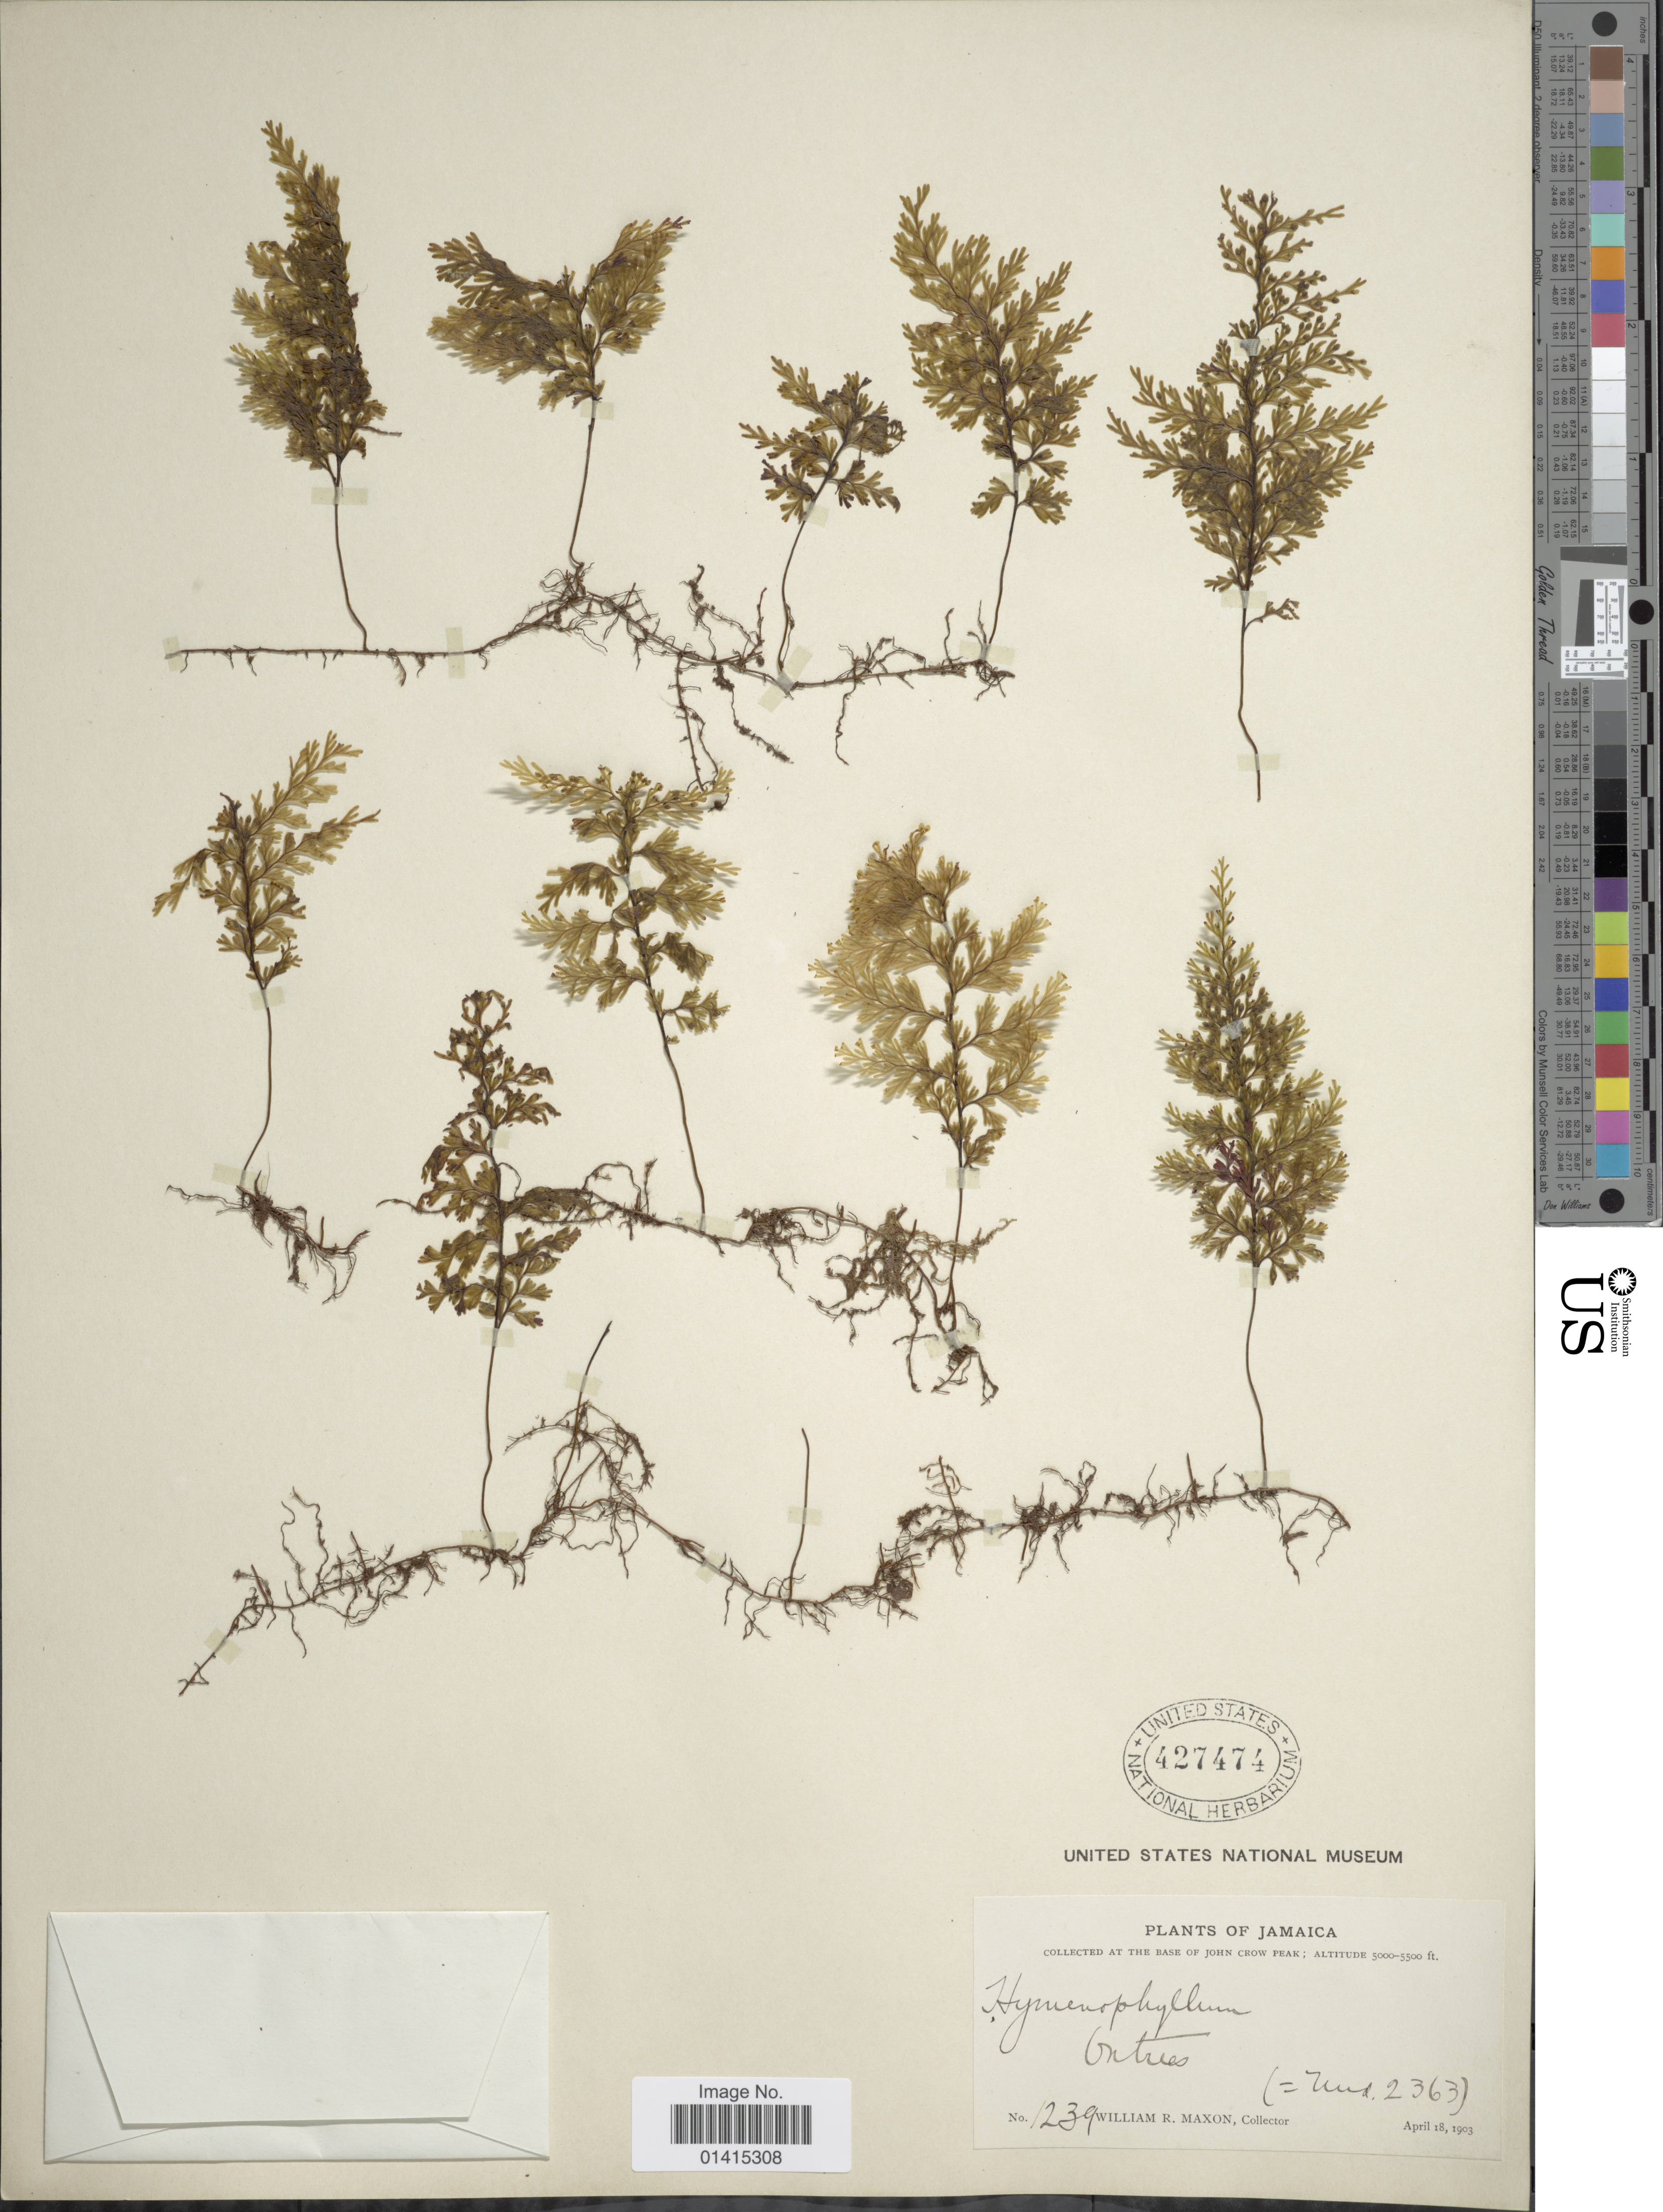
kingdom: Plantae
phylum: Tracheophyta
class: Polypodiopsida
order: Hymenophyllales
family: Hymenophyllaceae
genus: Hymenophyllum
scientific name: Hymenophyllum polyanthos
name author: (Sw.) Sw.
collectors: W. R. Maxon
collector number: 1239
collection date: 1903-04-18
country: Jamaica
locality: At the base of John Crow Peak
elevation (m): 1524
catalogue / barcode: US 427474